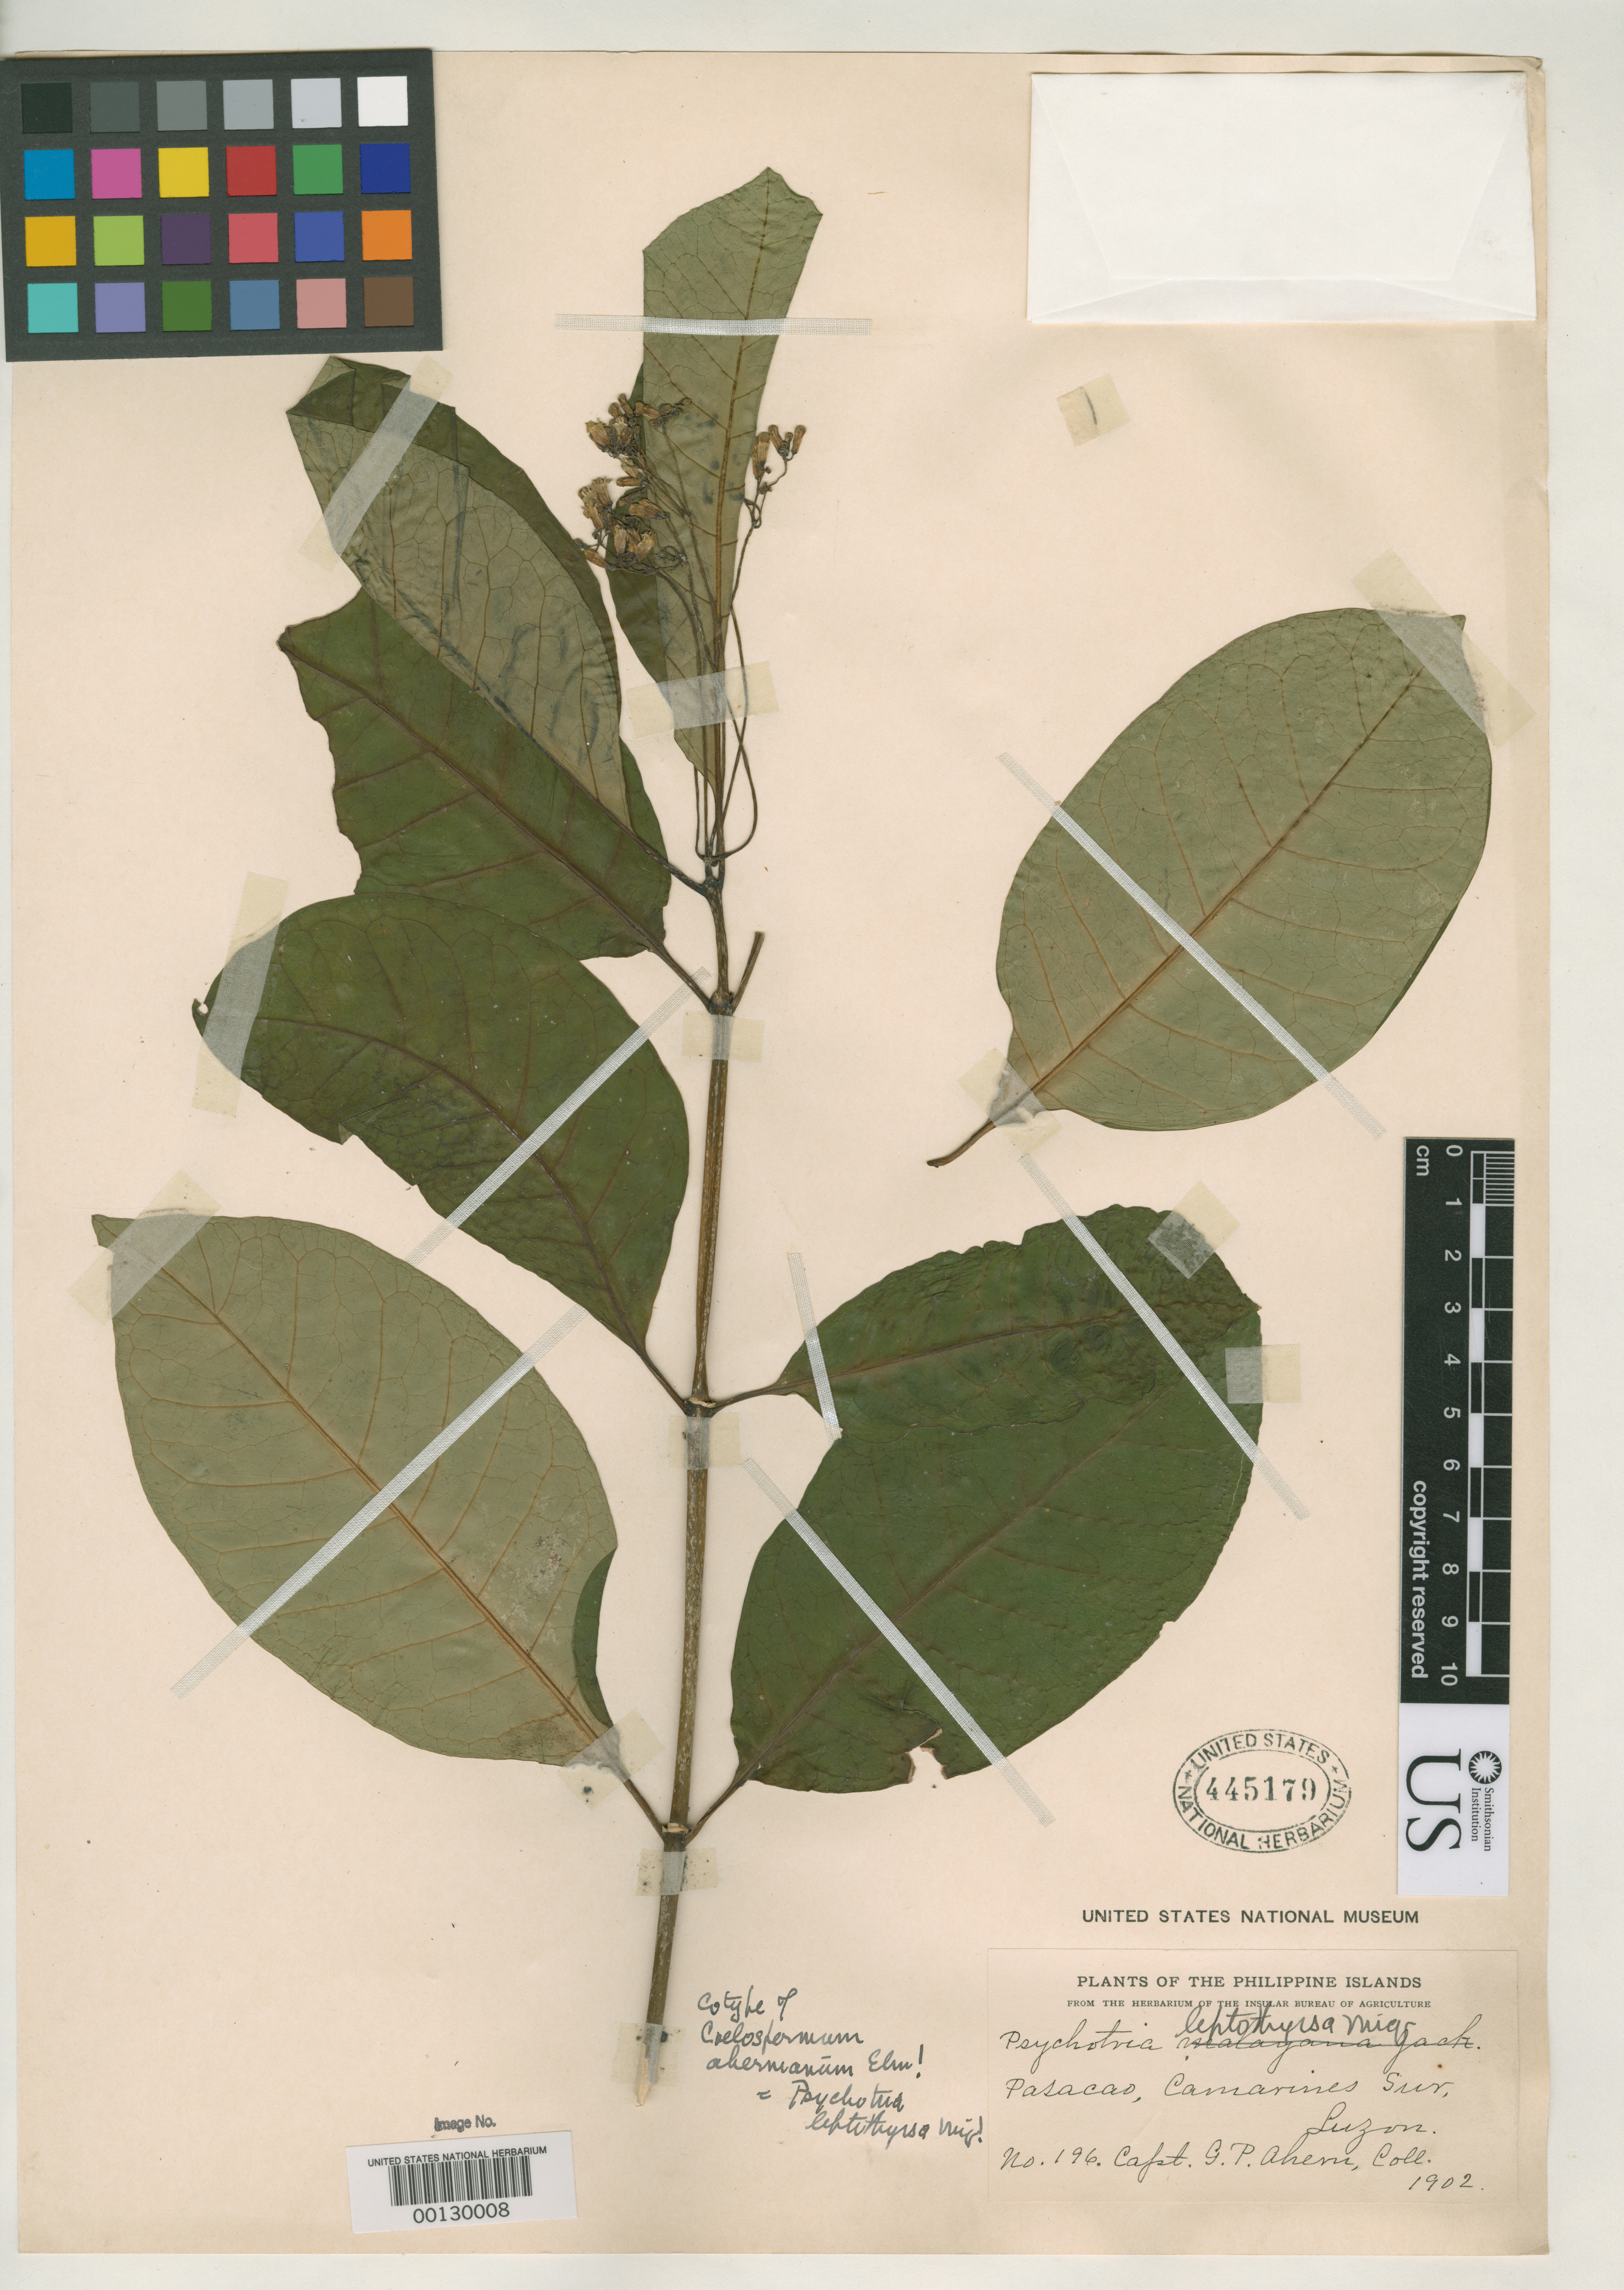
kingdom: Plantae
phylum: Tracheophyta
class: Magnoliopsida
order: Gentianales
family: Rubiaceae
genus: Coelospermum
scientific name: Coelospermum ahernianum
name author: Elmer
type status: Isotype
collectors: G. Ahern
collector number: Bur. Sci. 196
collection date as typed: Jan 1902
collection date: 1902-01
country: Philippines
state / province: Bicol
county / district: Camarines Sur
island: Luzon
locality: Dalupaon, Pasacao.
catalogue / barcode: US 445179